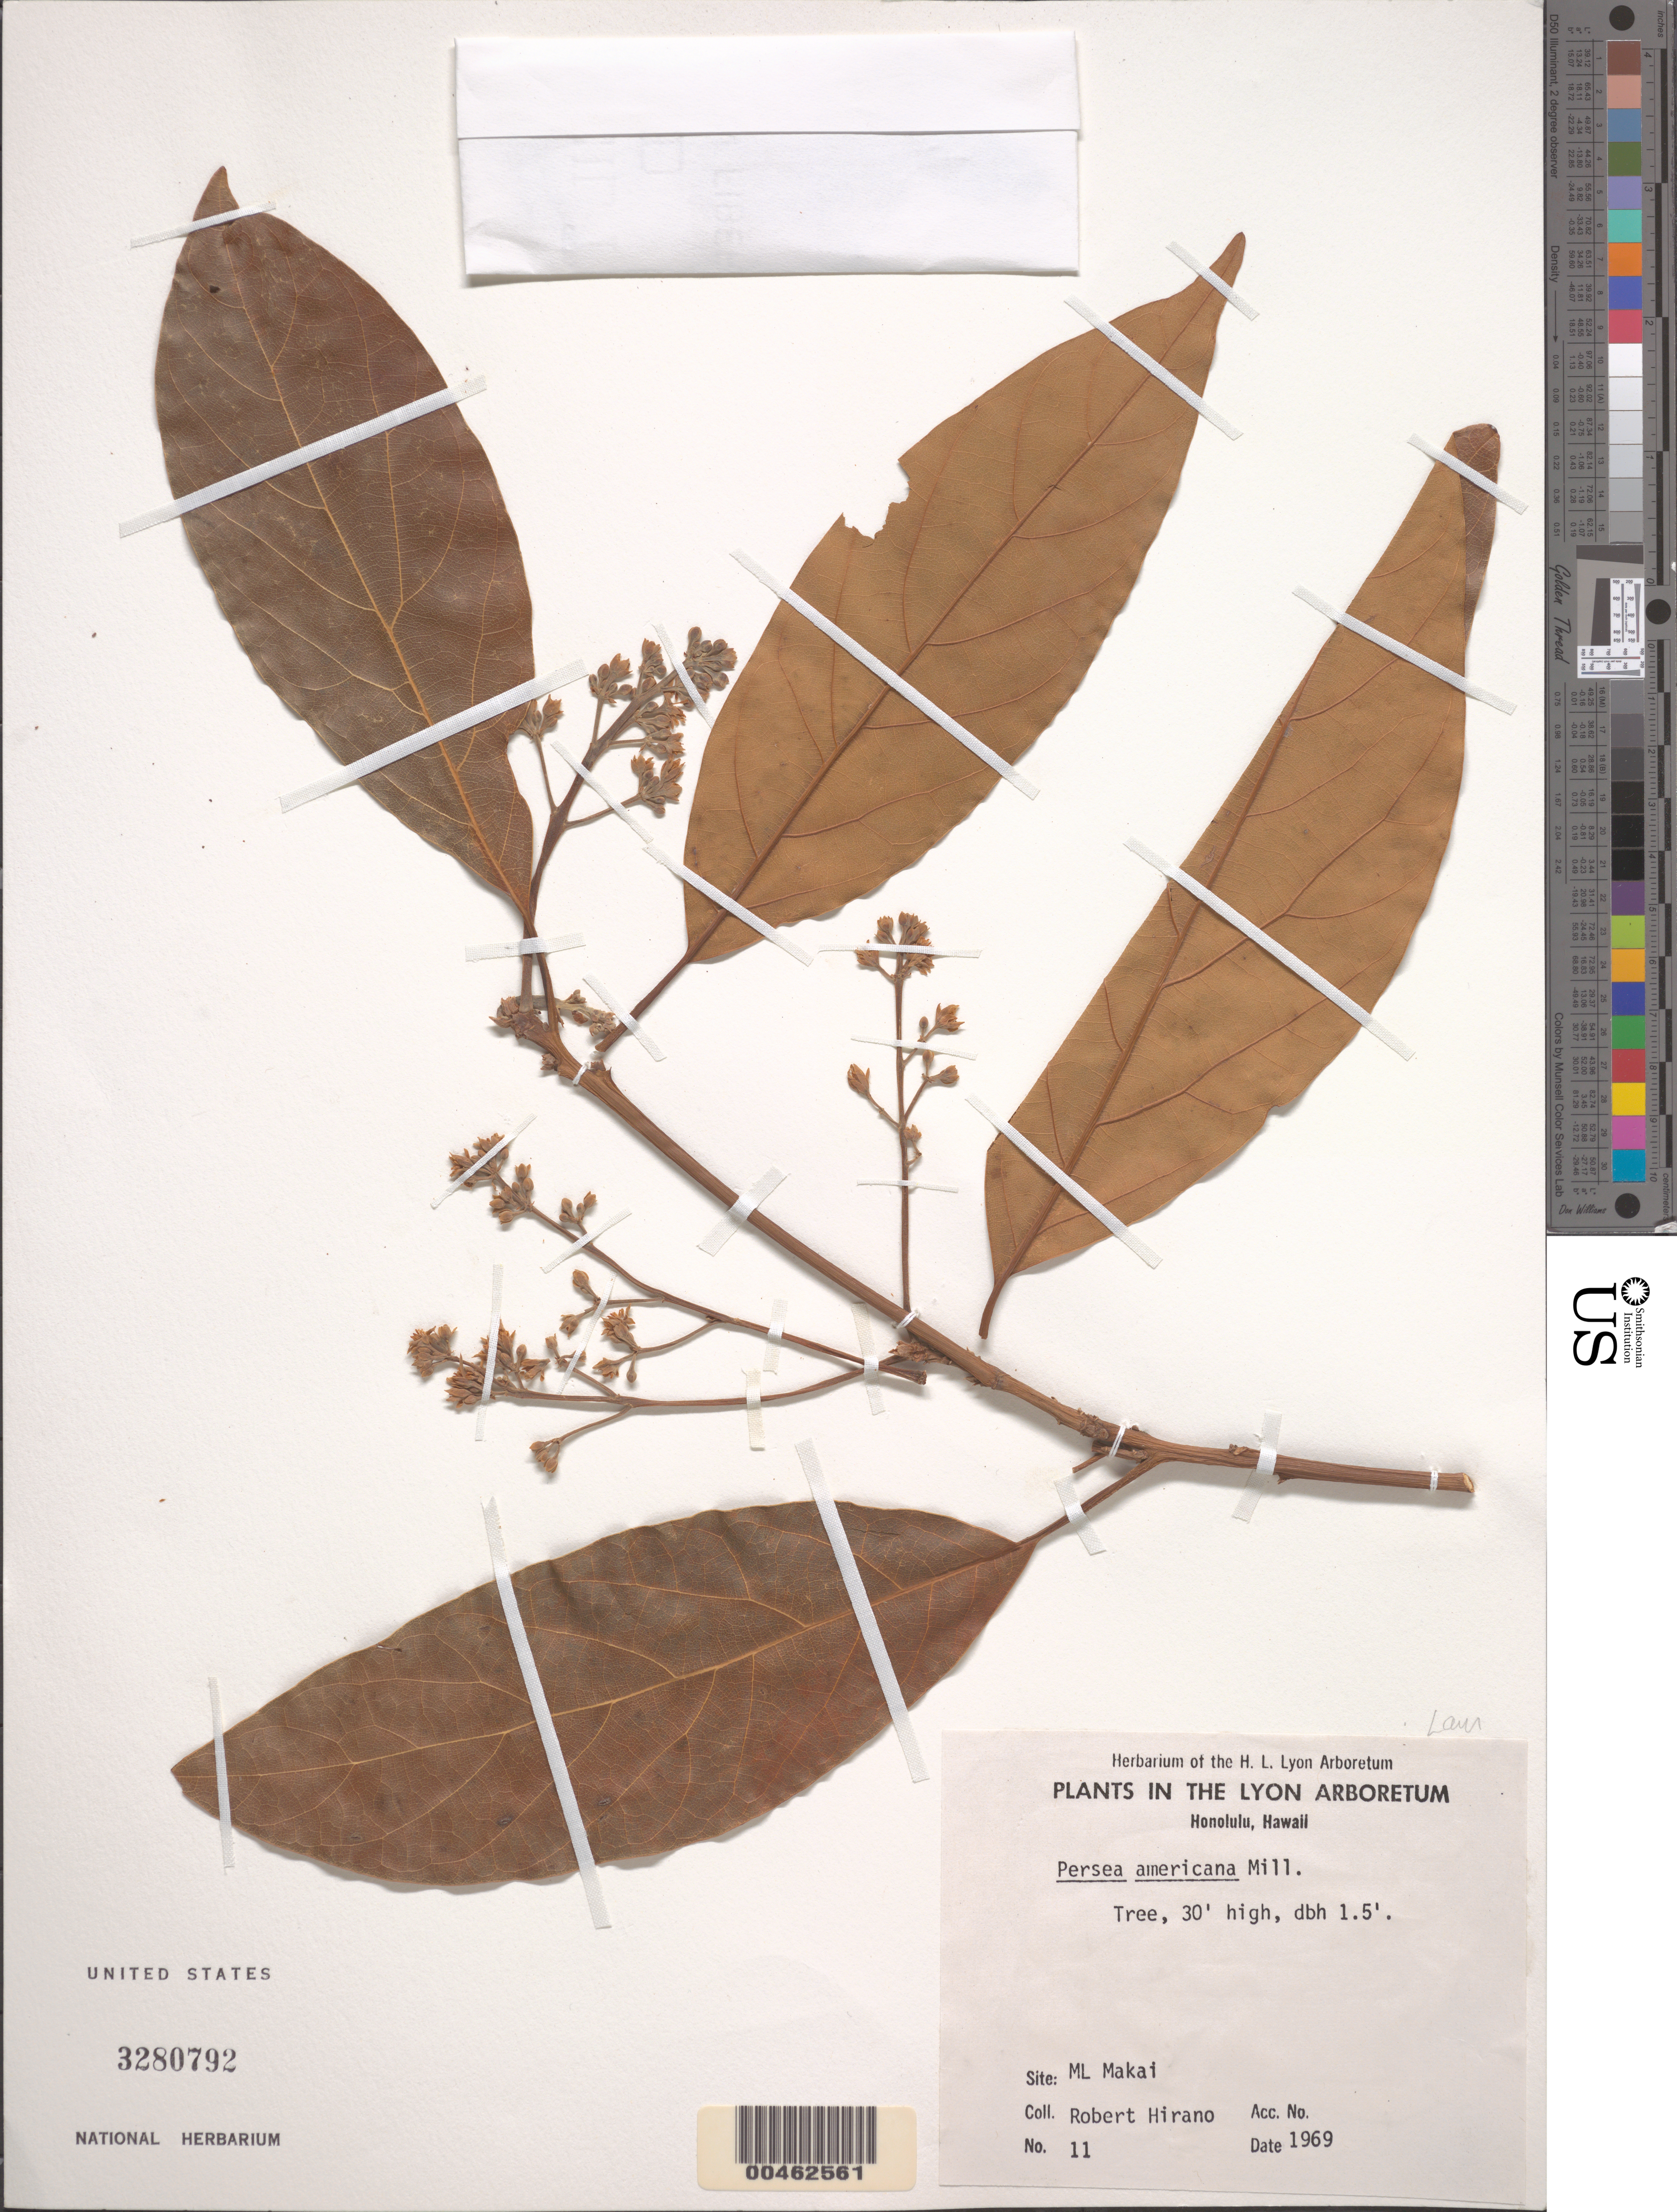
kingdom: Plantae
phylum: Tracheophyta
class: Magnoliopsida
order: Laurales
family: Lauraceae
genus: Persea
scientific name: Persea americana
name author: Mill.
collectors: R. Hirano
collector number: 11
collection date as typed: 1969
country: United States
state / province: Hawaii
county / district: Honolulu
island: Oahu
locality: Honolulu, ML Makai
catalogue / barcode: US 3280792